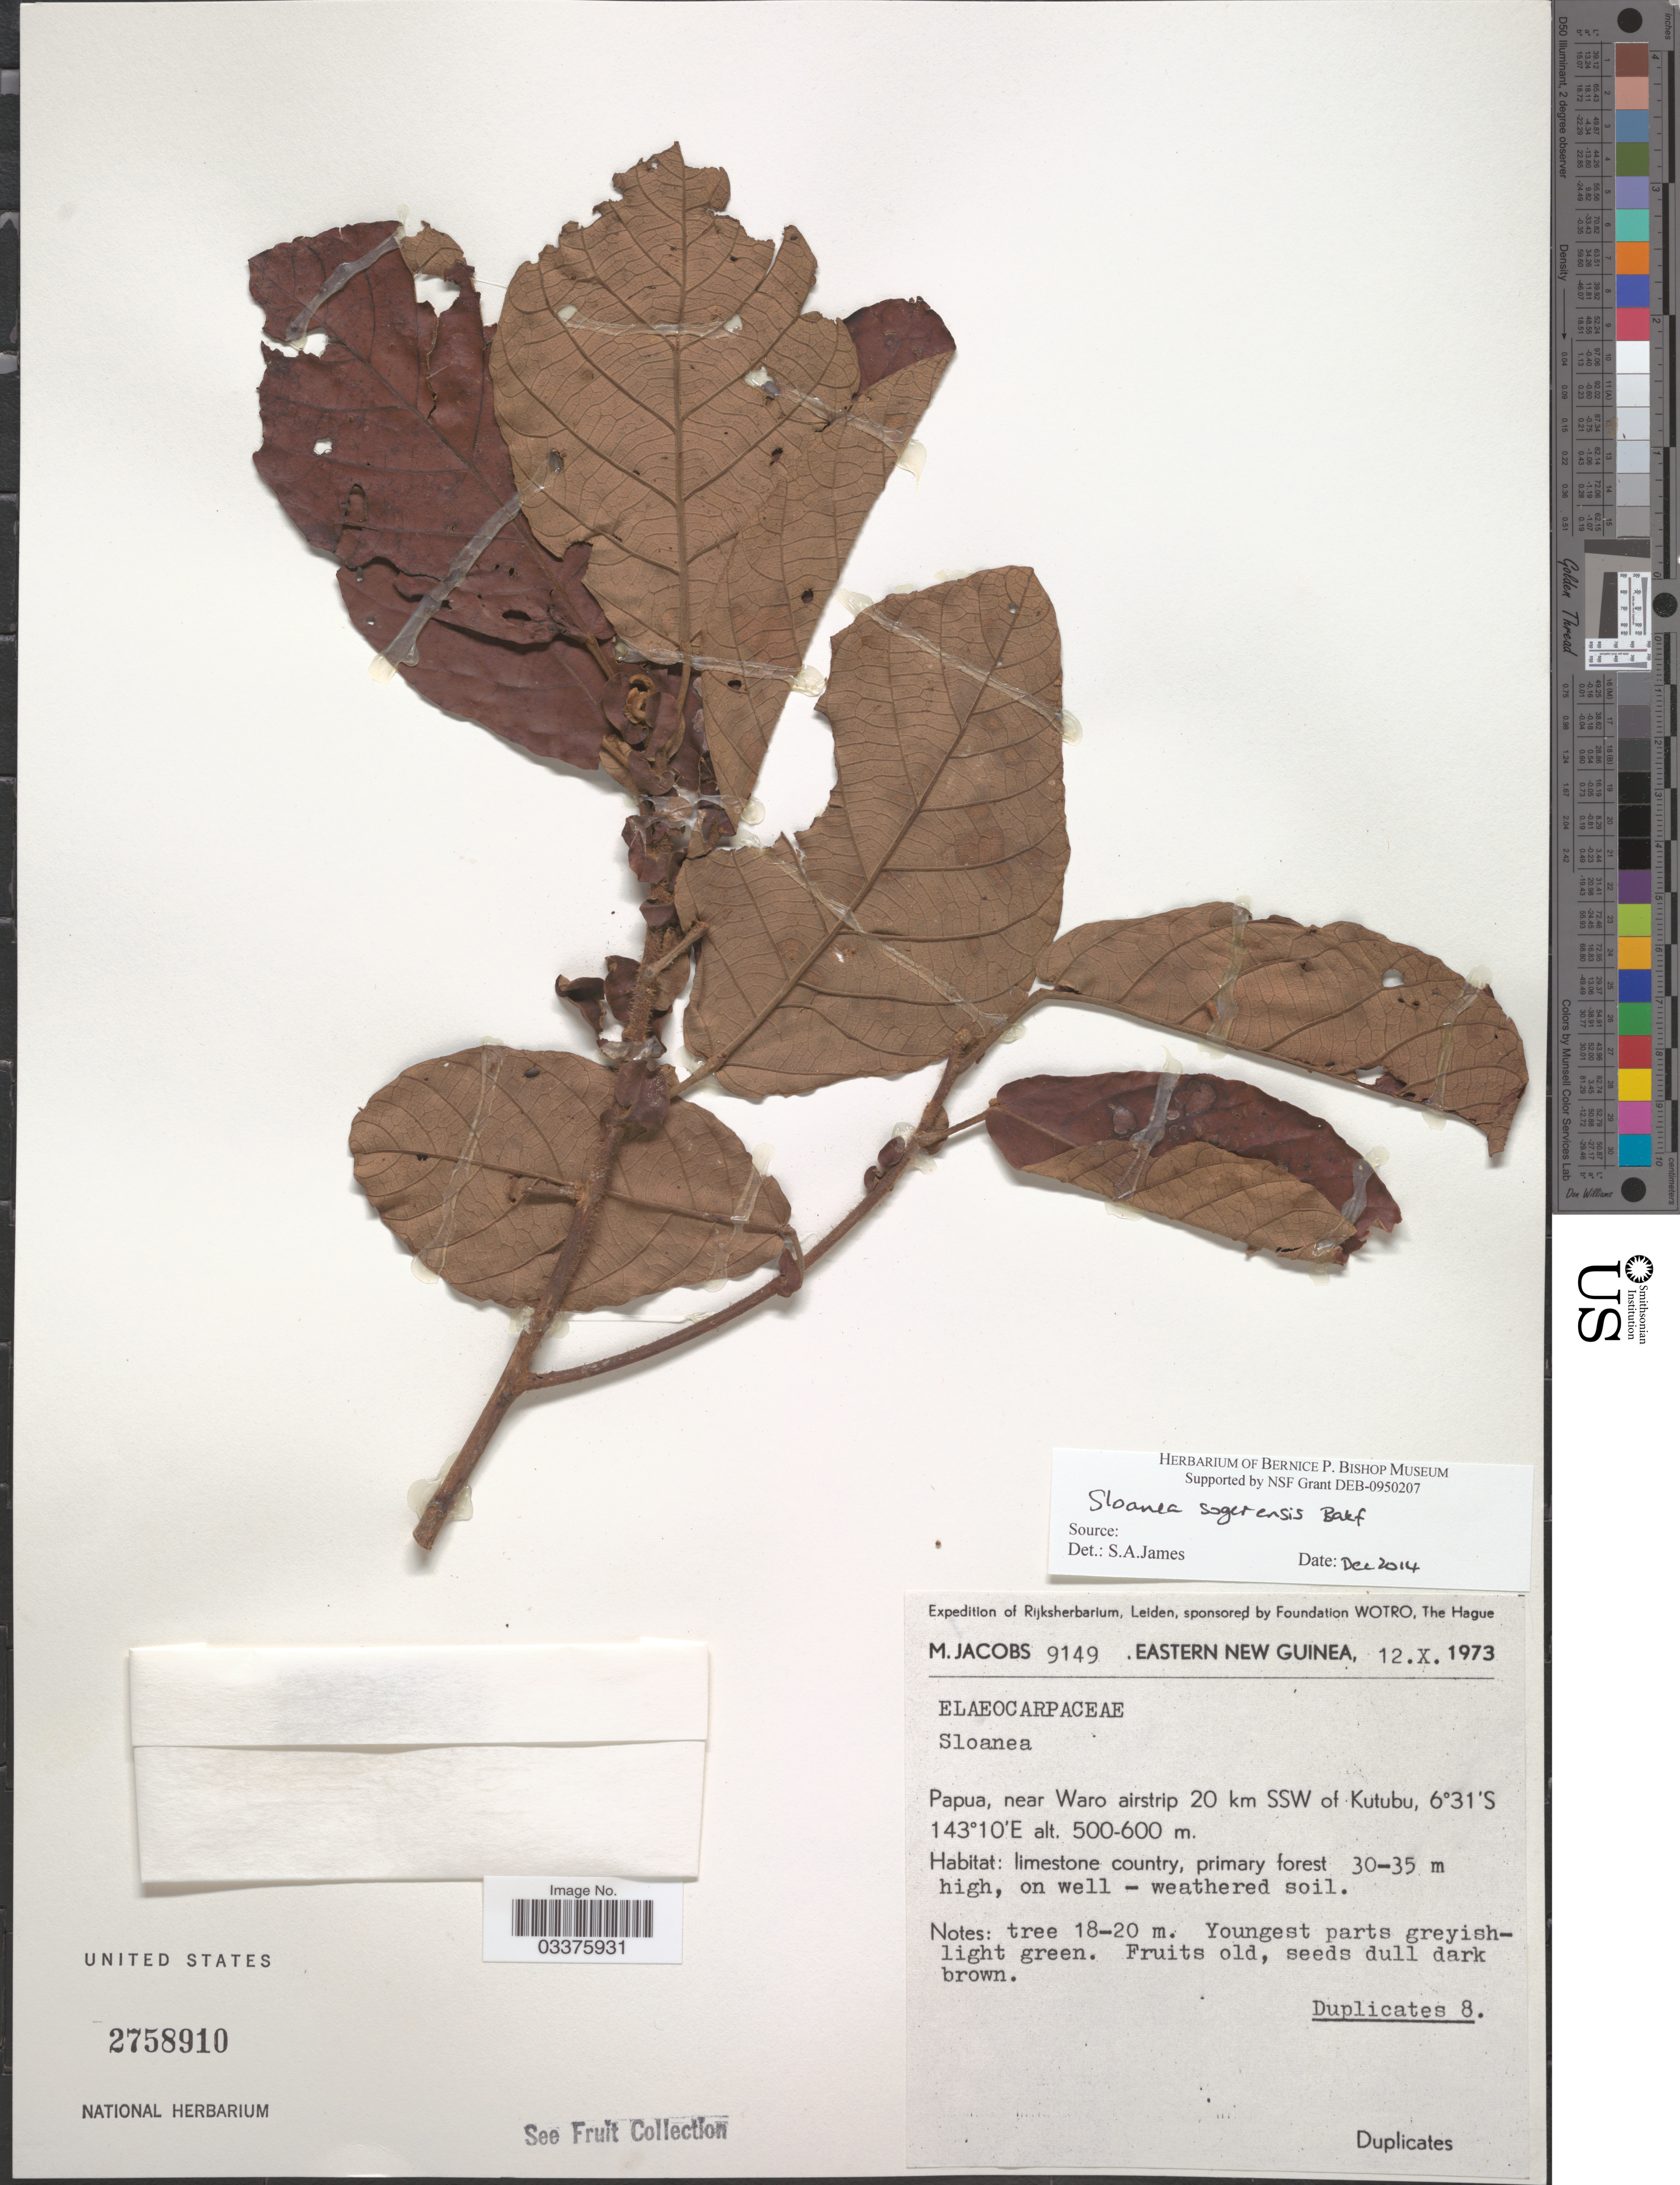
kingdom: Plantae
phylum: Tracheophyta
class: Magnoliopsida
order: Oxalidales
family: Elaeocarpaceae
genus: Sloanea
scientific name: Sloanea sogerensis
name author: Baker f.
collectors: M. Jacobs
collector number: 9149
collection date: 1973-10-12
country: Papua New Guinea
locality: Eastern New Guinea. Papua, near Waro airstrip 20 km SSW of Kutubu.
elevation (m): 500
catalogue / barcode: US 2758910